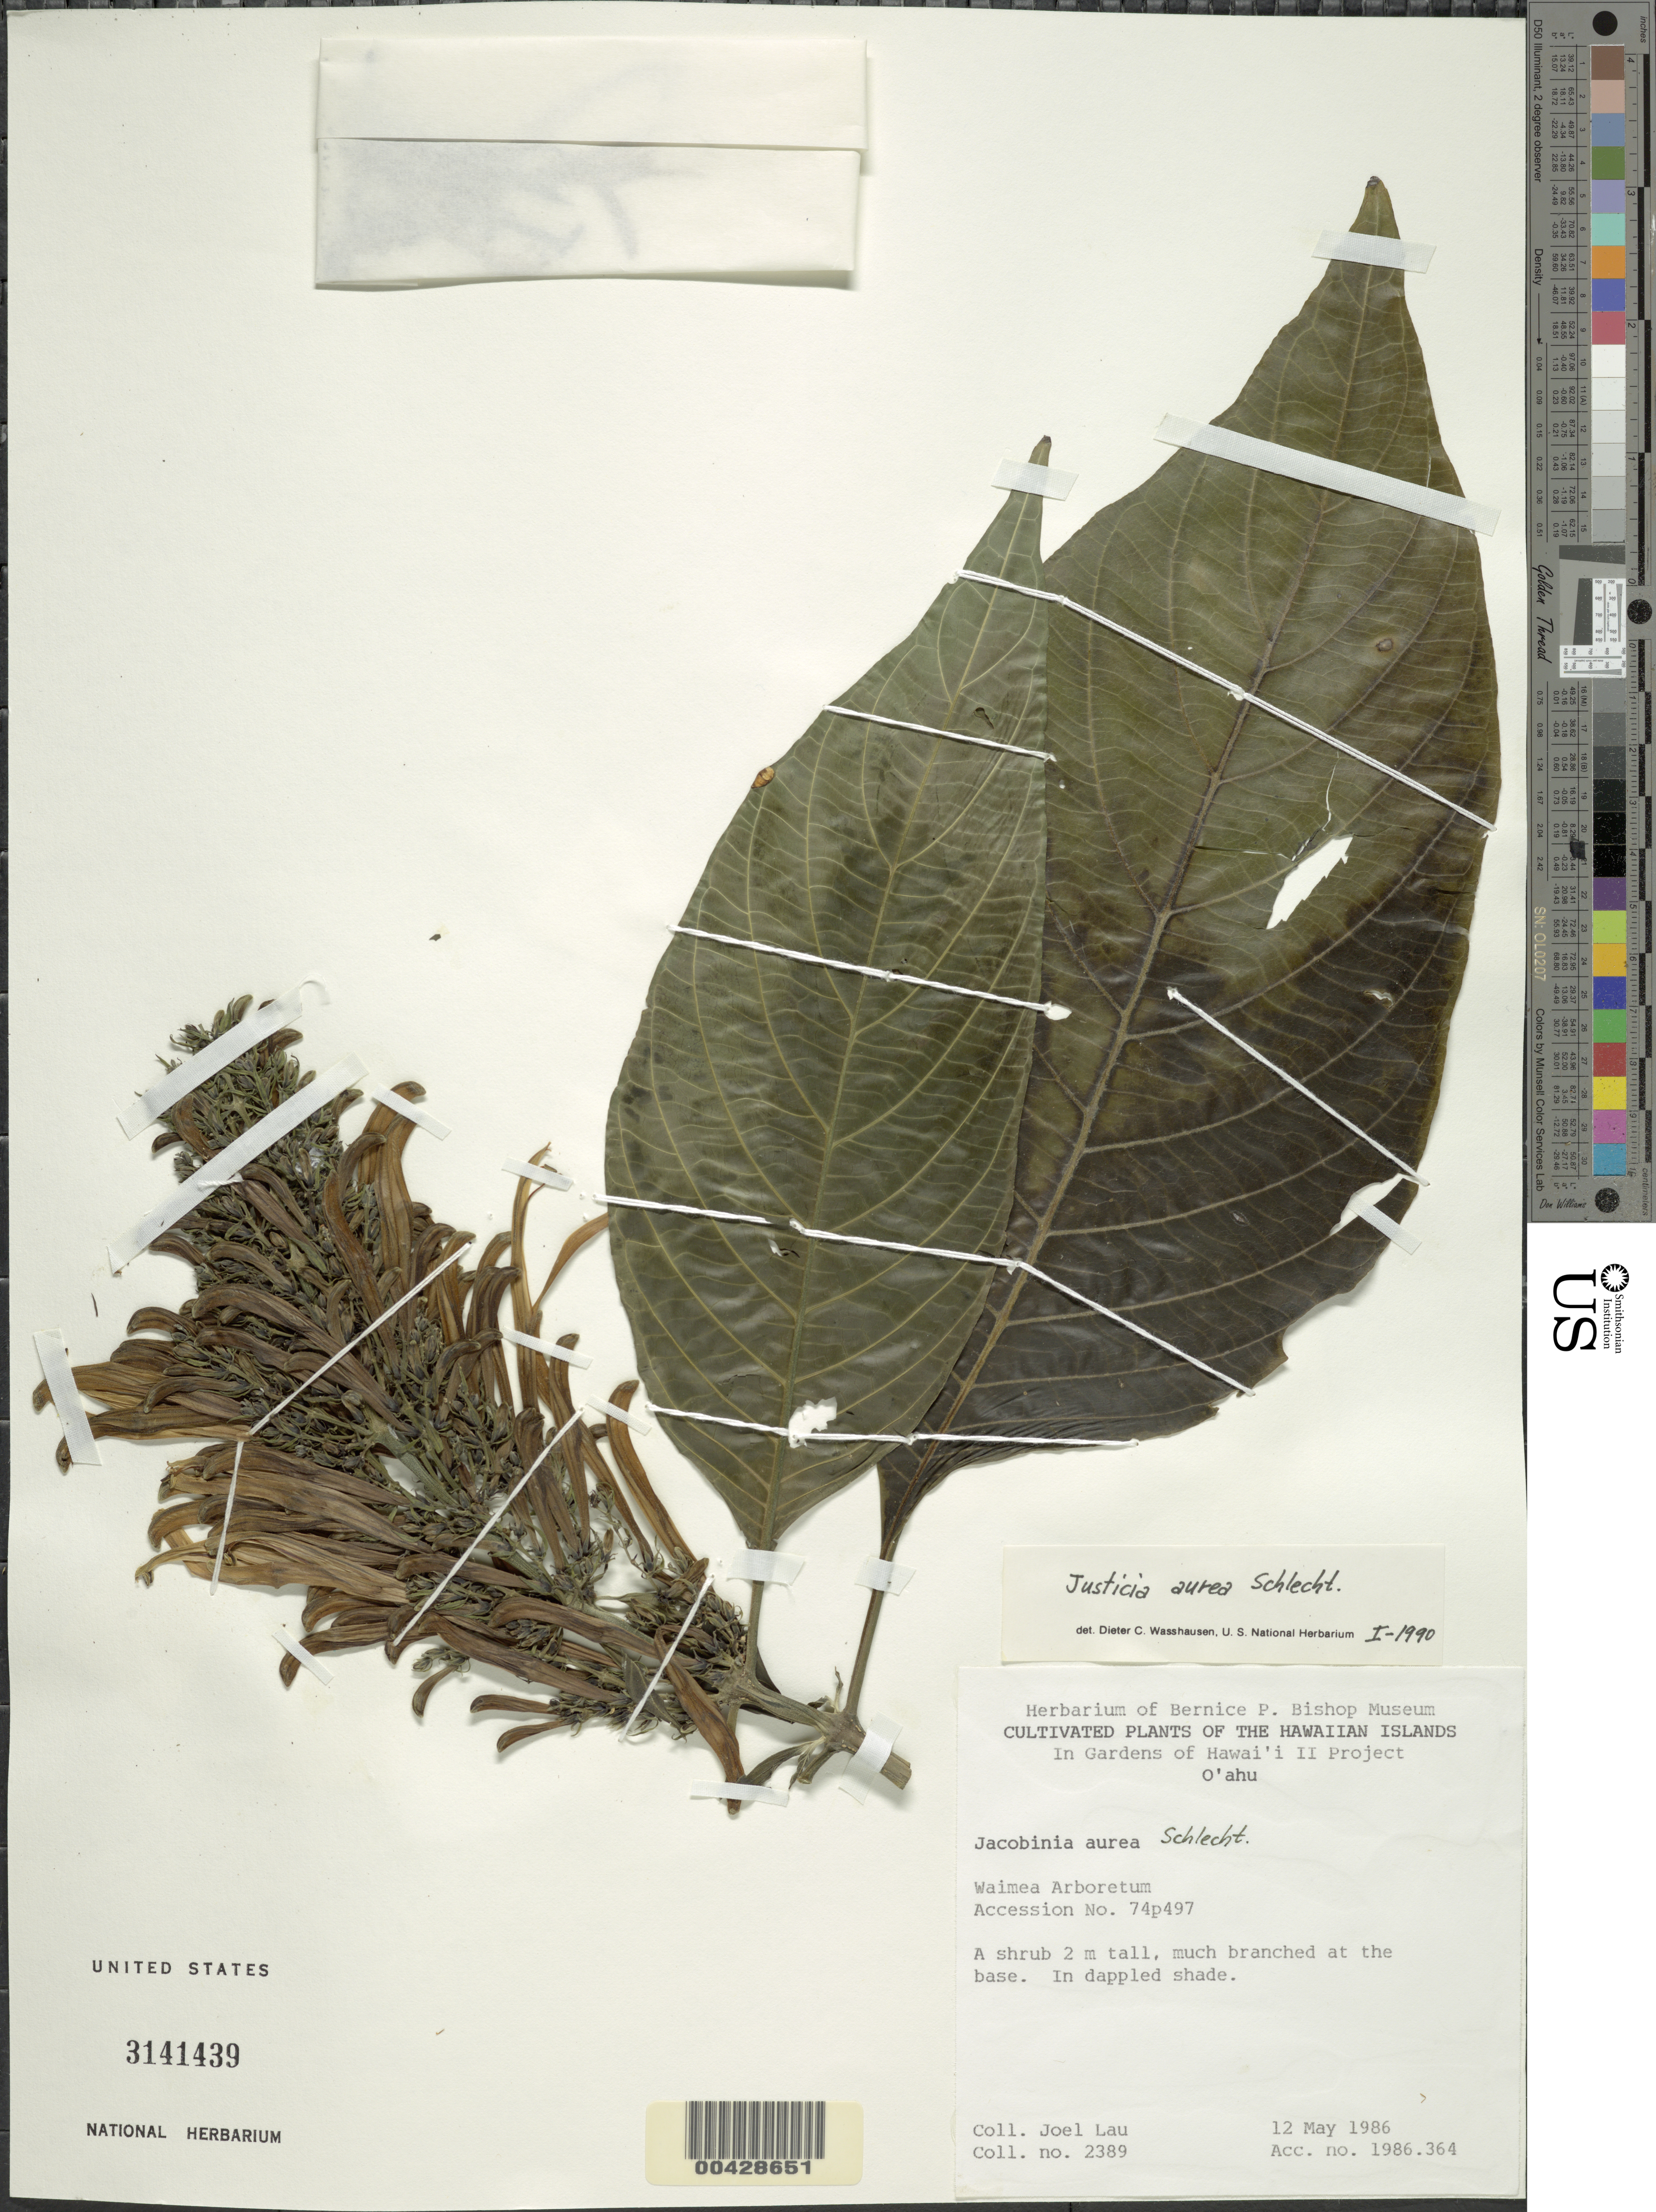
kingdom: Plantae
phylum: Tracheophyta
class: Magnoliopsida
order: Lamiales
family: Acanthaceae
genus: Justicia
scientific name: Justicia aurea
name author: Schltdl.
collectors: J. Lau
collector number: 2389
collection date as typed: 12 May 1986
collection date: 1986-05-12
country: United States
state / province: Hawaii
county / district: Kauai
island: Kaua'i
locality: Waimea Arboretum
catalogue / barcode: US 3141439